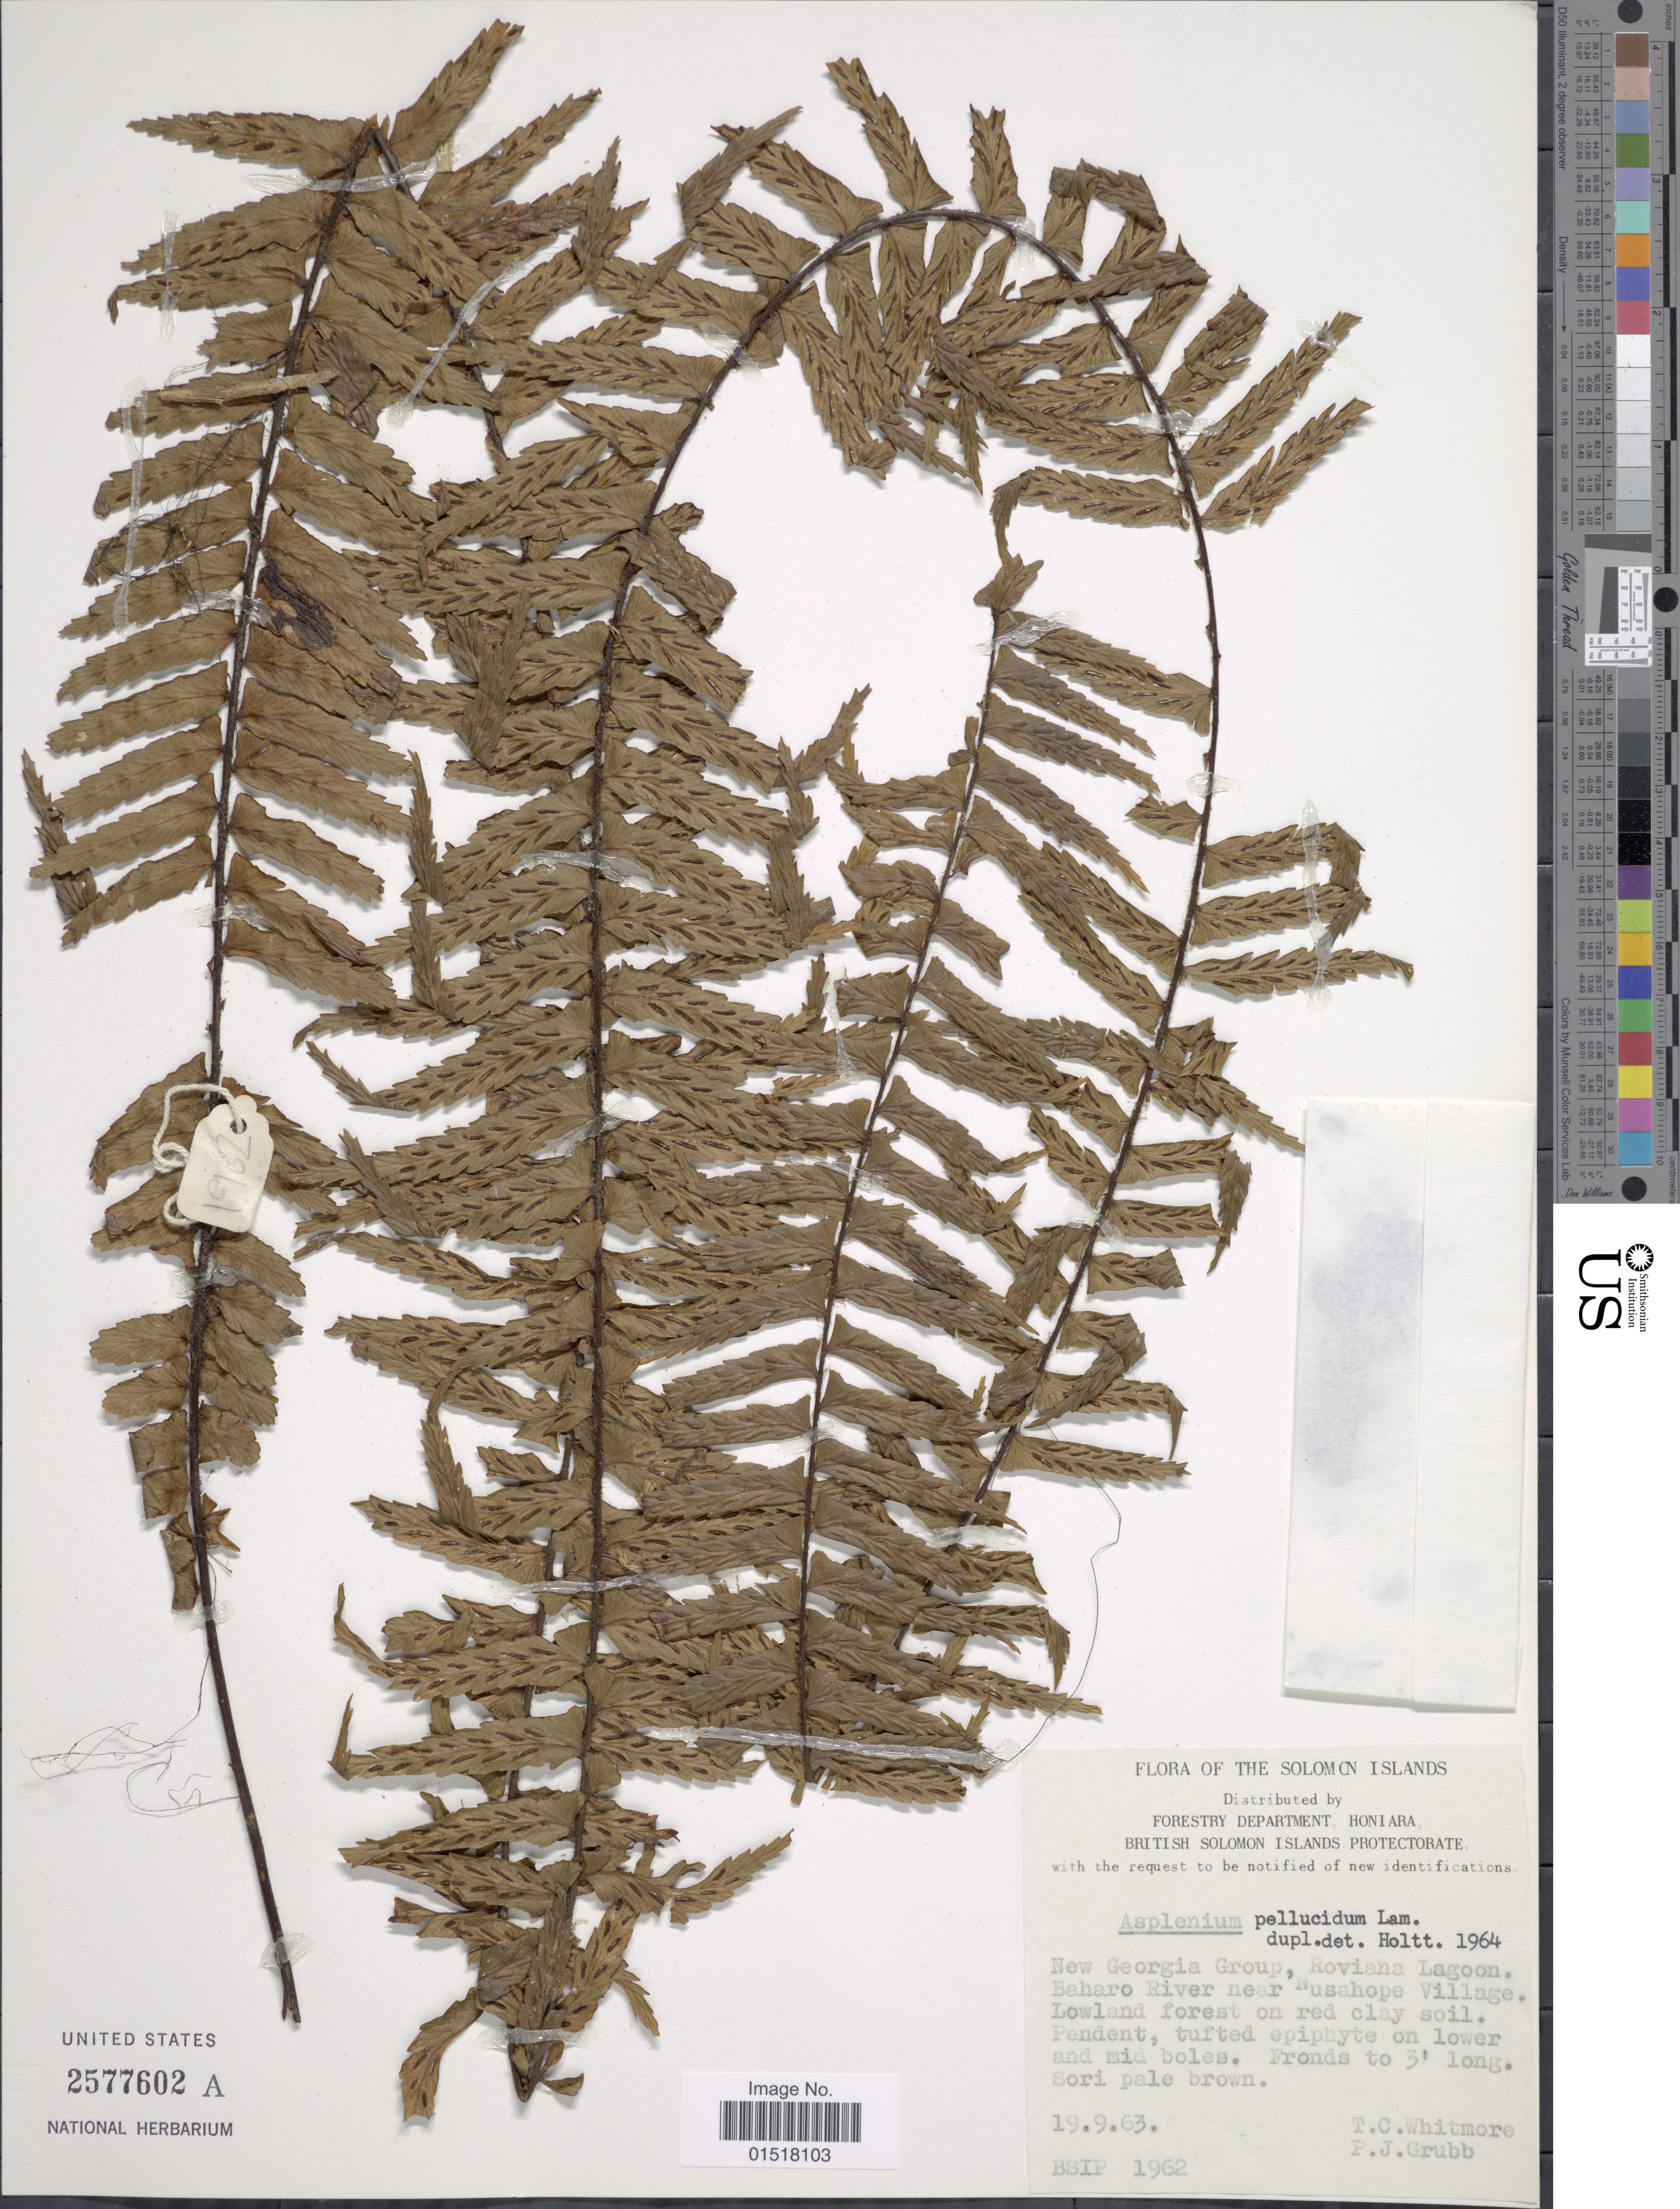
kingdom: Plantae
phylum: Tracheophyta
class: Polypodiopsida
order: Polypodiales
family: Aspleniaceae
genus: Asplenium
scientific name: Asplenium pellucidum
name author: Lam.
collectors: T. C. Whitmore & P. J. Grubb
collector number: BSIP 1962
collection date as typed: Transcribed d/m/y: 19/9/63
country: Solomon Islands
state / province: Solomon Islands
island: New Georgia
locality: New Georgia Group, Roviana Lagoon. Baharo River near Nusahope Village.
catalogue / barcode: US 2577602A